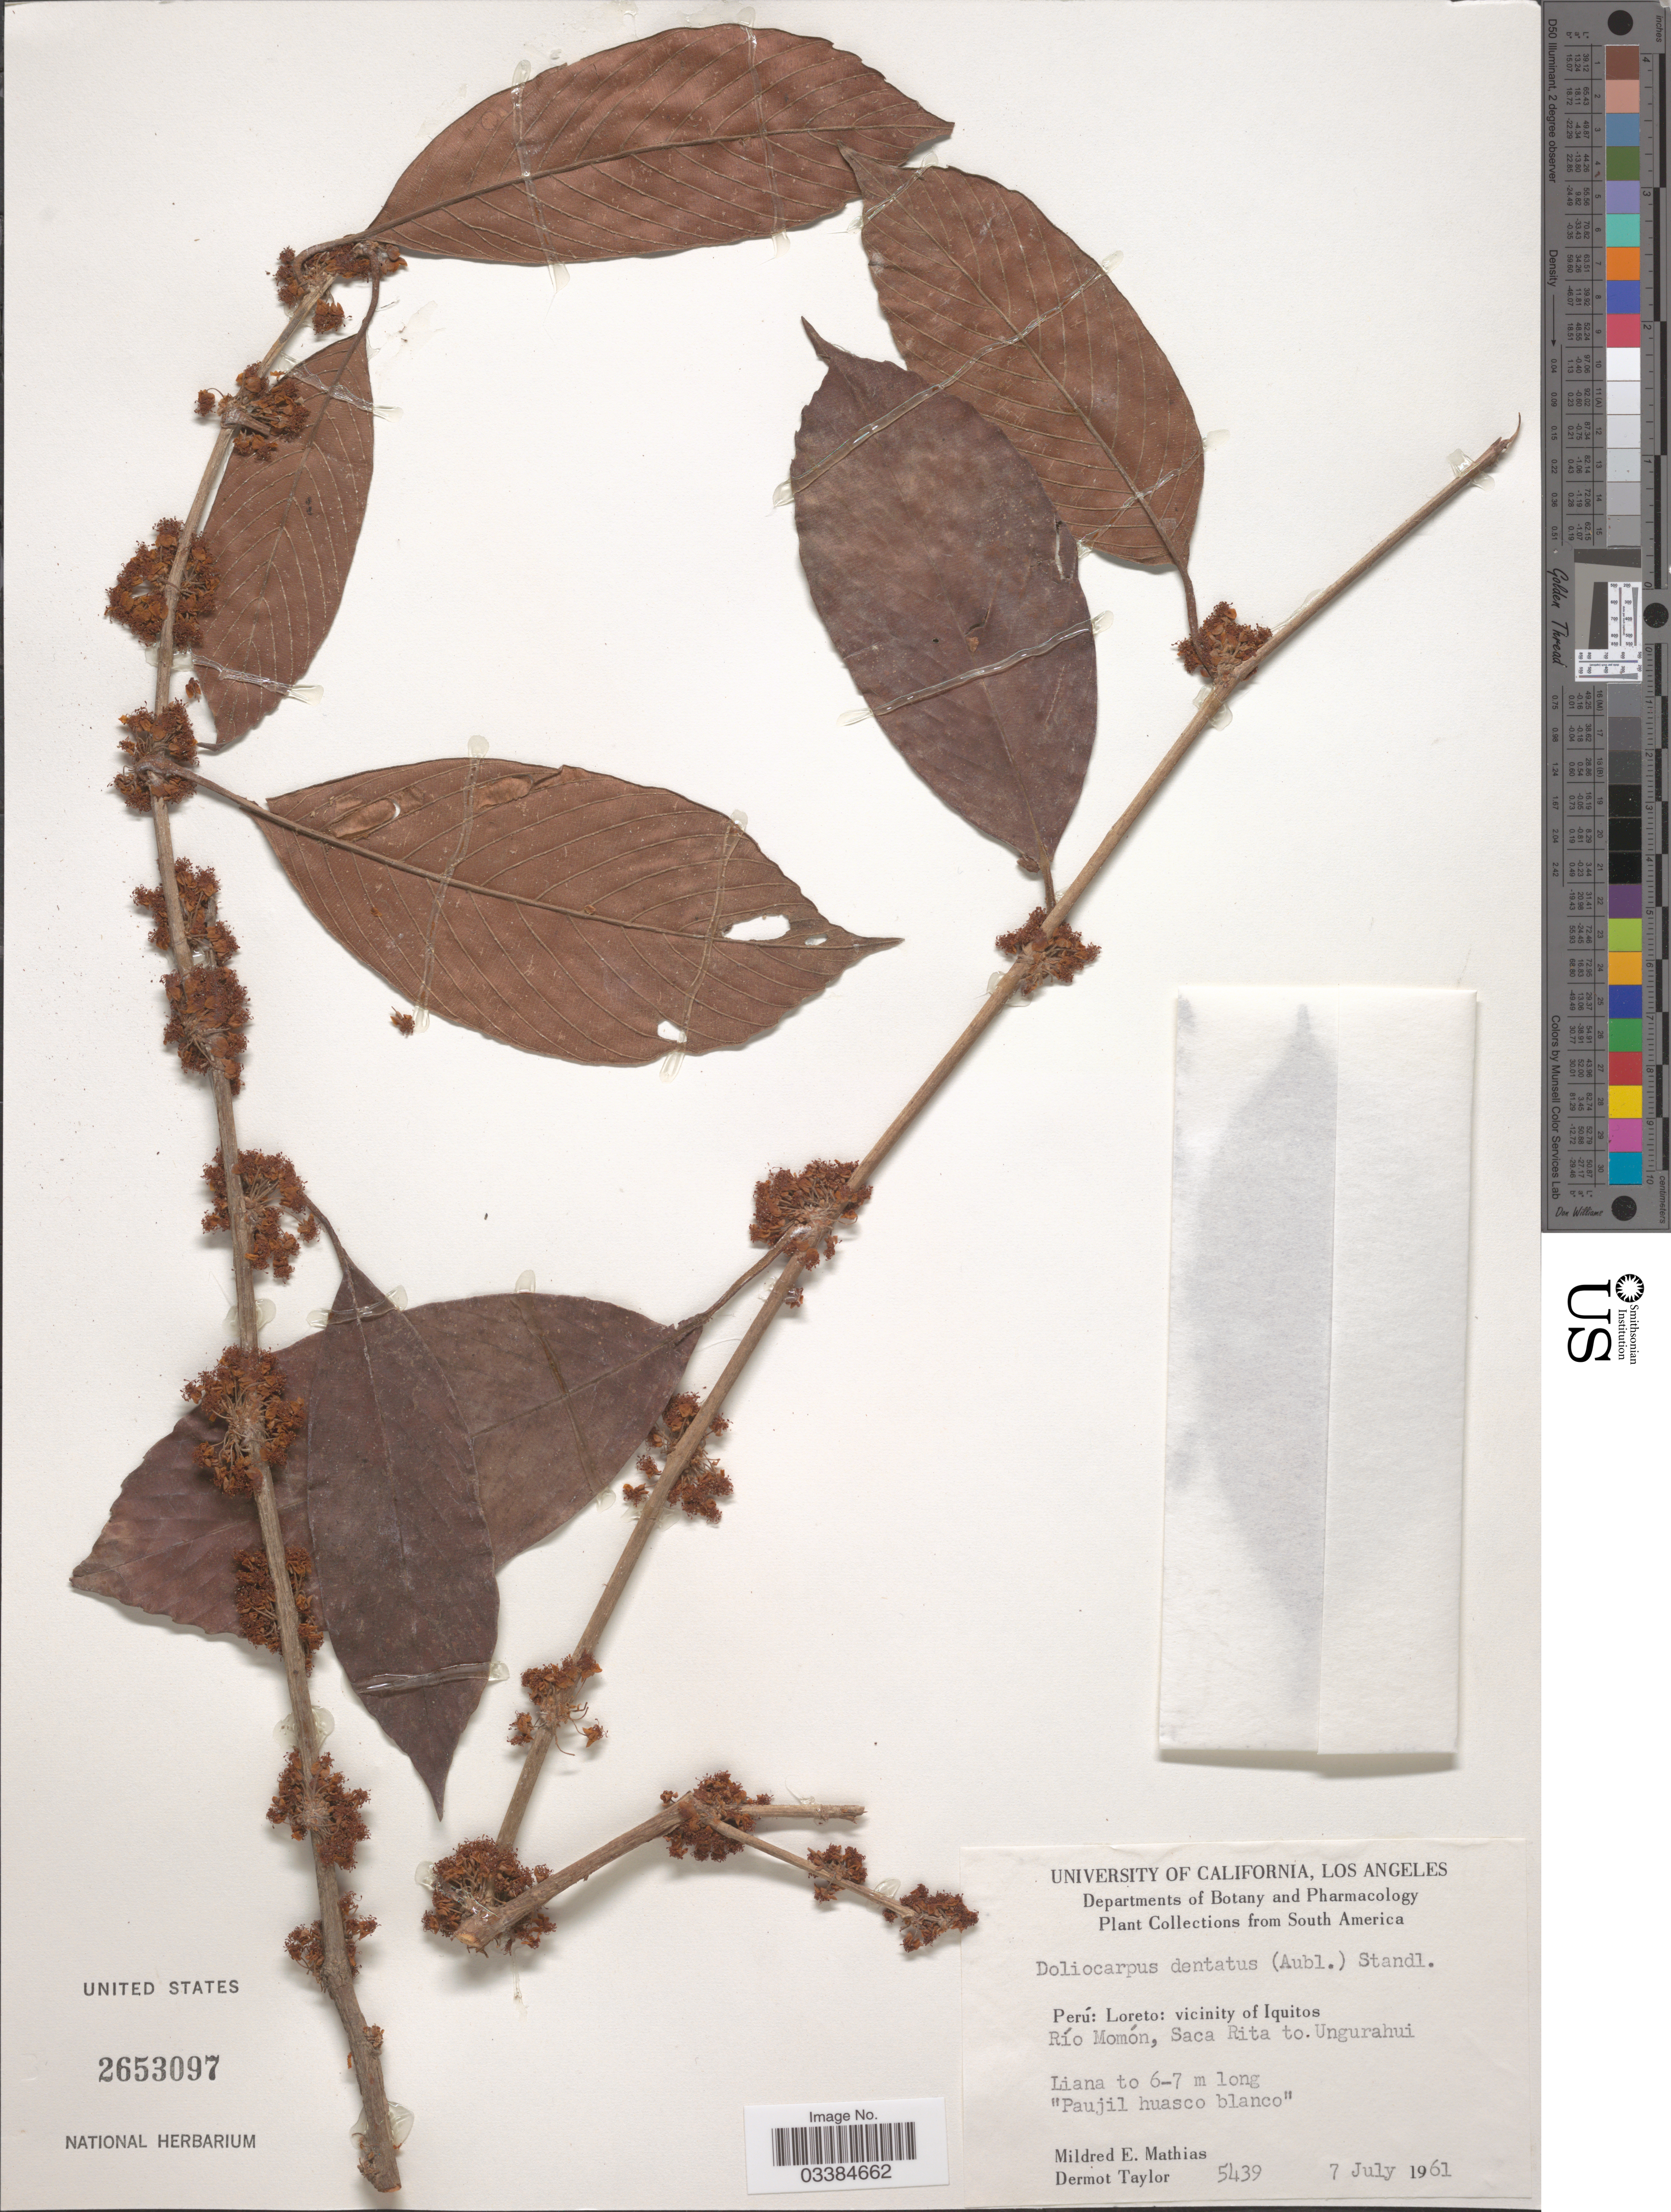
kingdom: Plantae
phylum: Tracheophyta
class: Magnoliopsida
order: Dilleniales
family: Dilleniaceae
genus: Doliocarpus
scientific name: Doliocarpus dentatus subsp. dentatus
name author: (Aubl.) Standl.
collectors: M. E. Mathias & D. Taylor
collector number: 5439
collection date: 1961-07-07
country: Peru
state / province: Loreto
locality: Vicinity of Iquitos. Río Momón, Saca Rita to Ungurahui.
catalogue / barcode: US 2653097